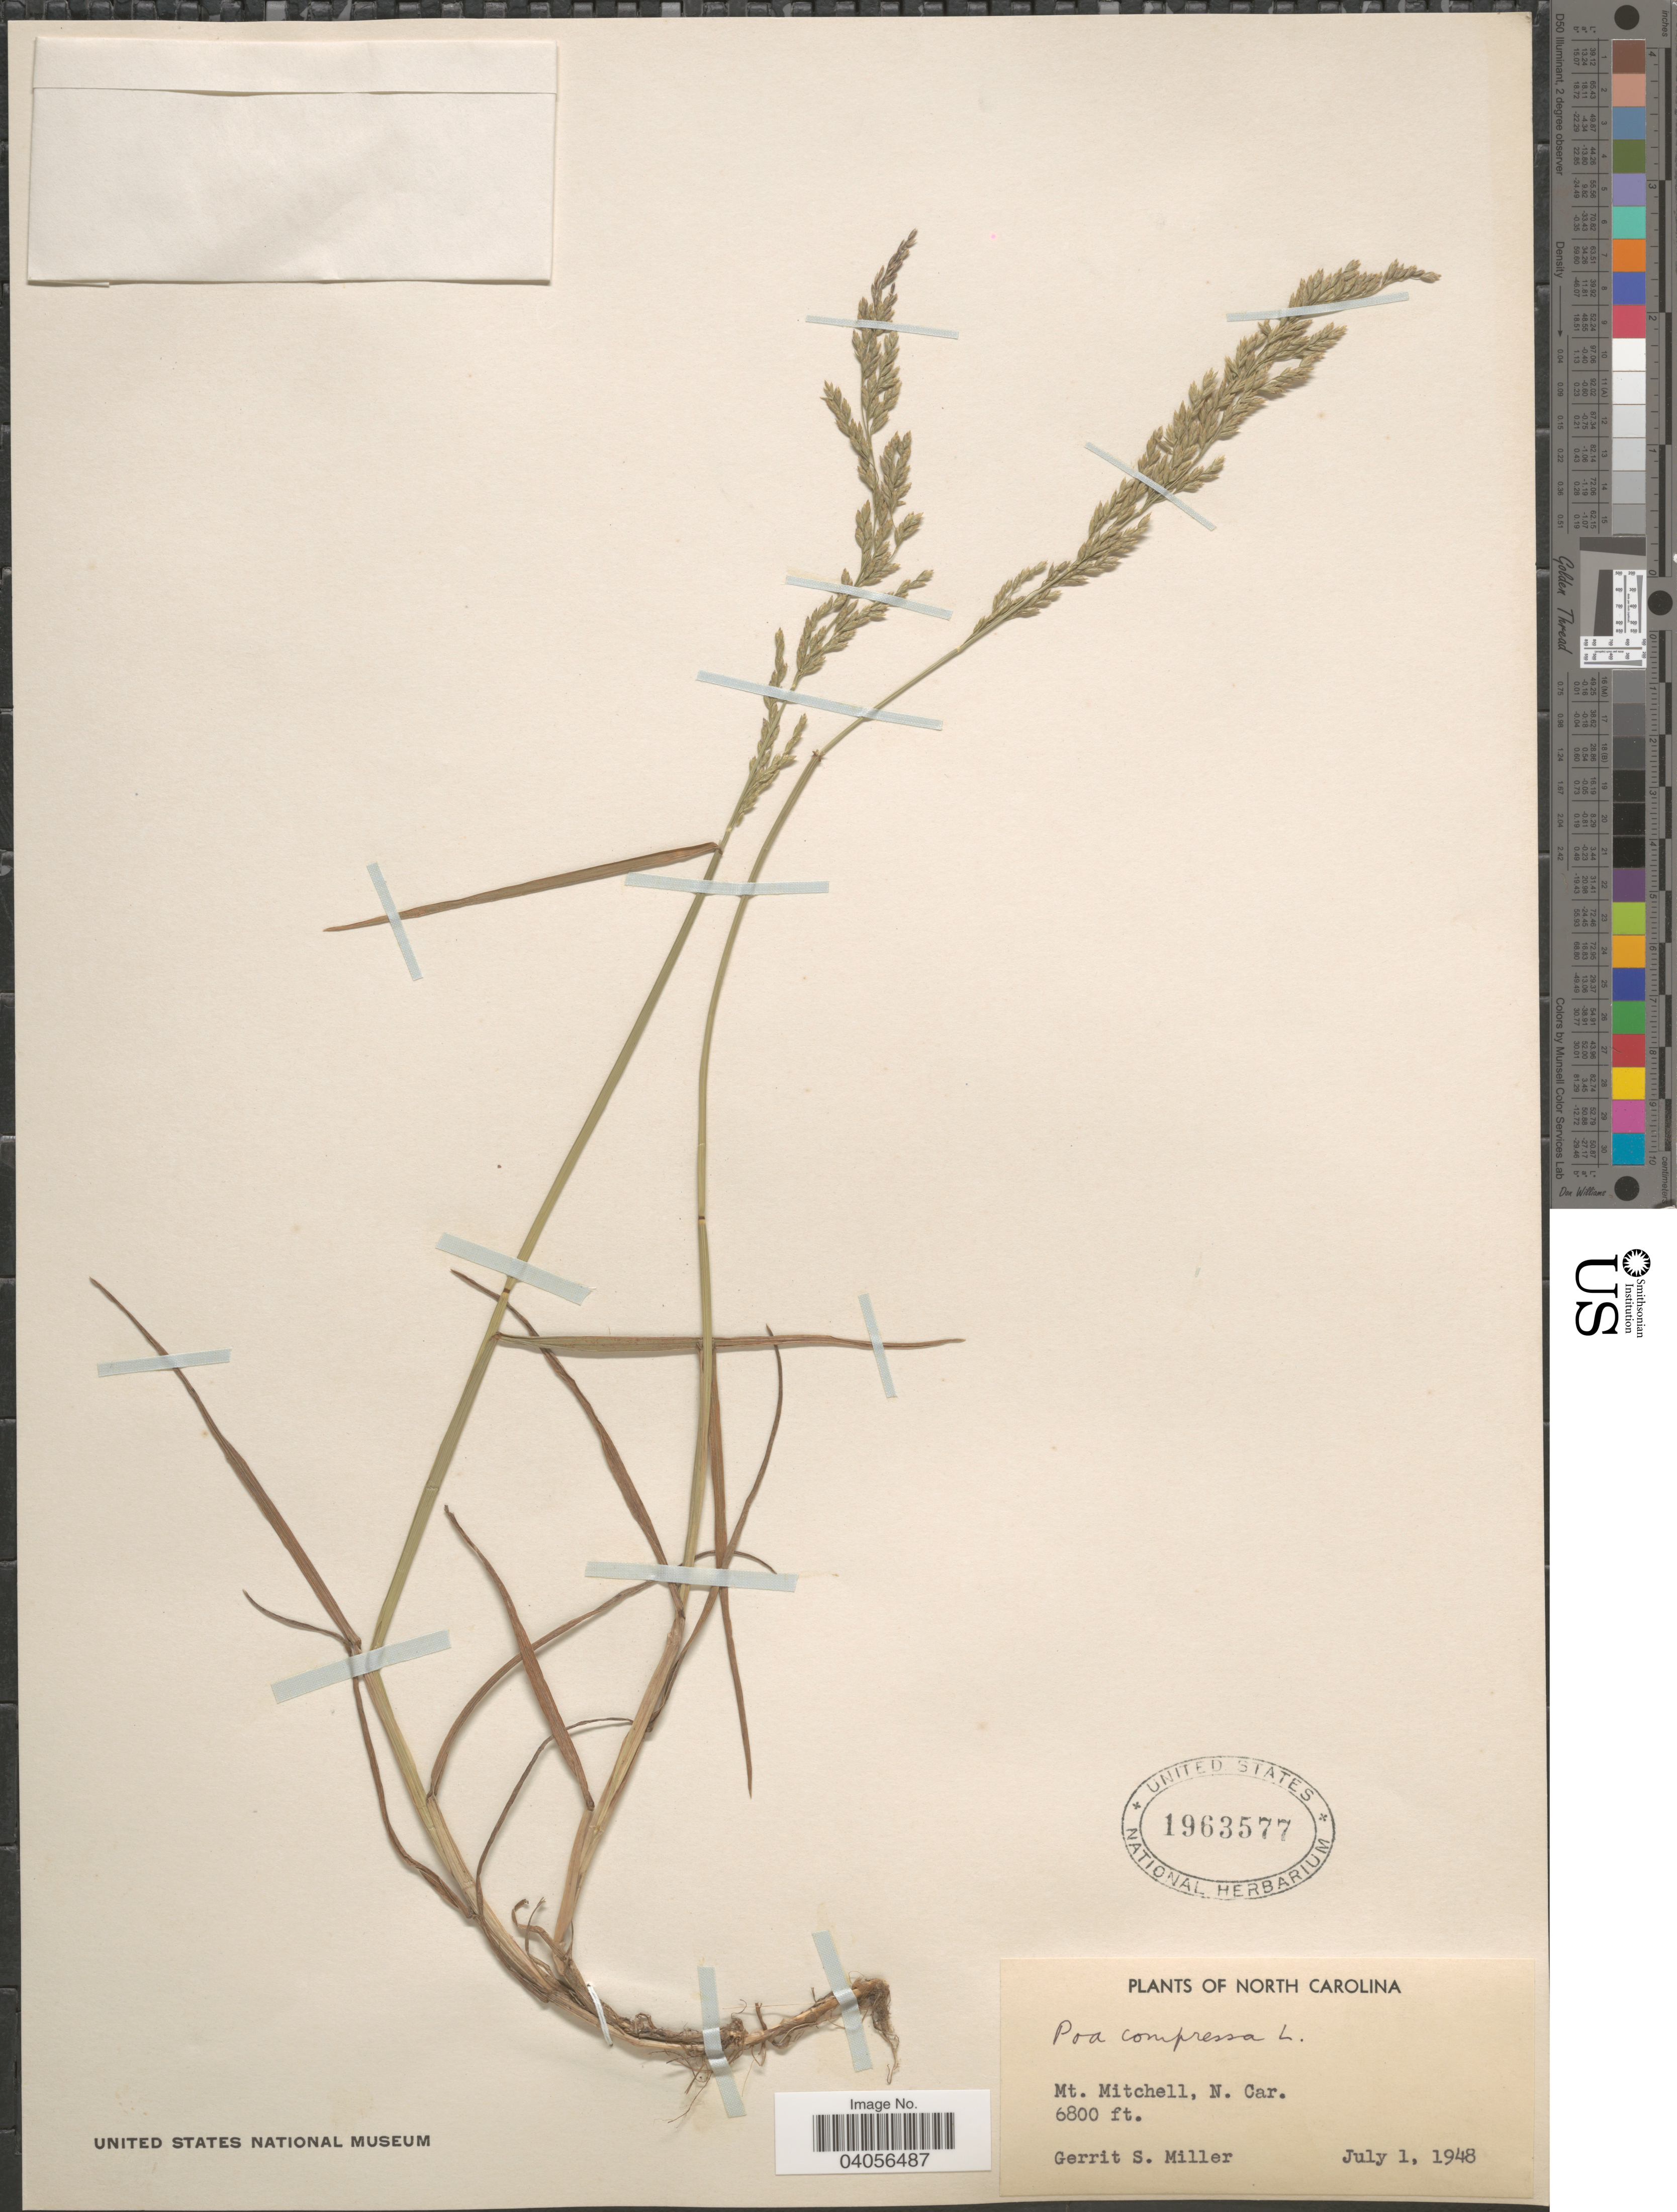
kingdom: Plantae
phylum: Tracheophyta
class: Liliopsida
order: Poales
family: Poaceae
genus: Poa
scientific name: Poa compressa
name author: L.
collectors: G. S. Miller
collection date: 1948-07-01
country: United States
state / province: North Carolina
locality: Mt. Mitchell.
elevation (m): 2073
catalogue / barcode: US 1963577